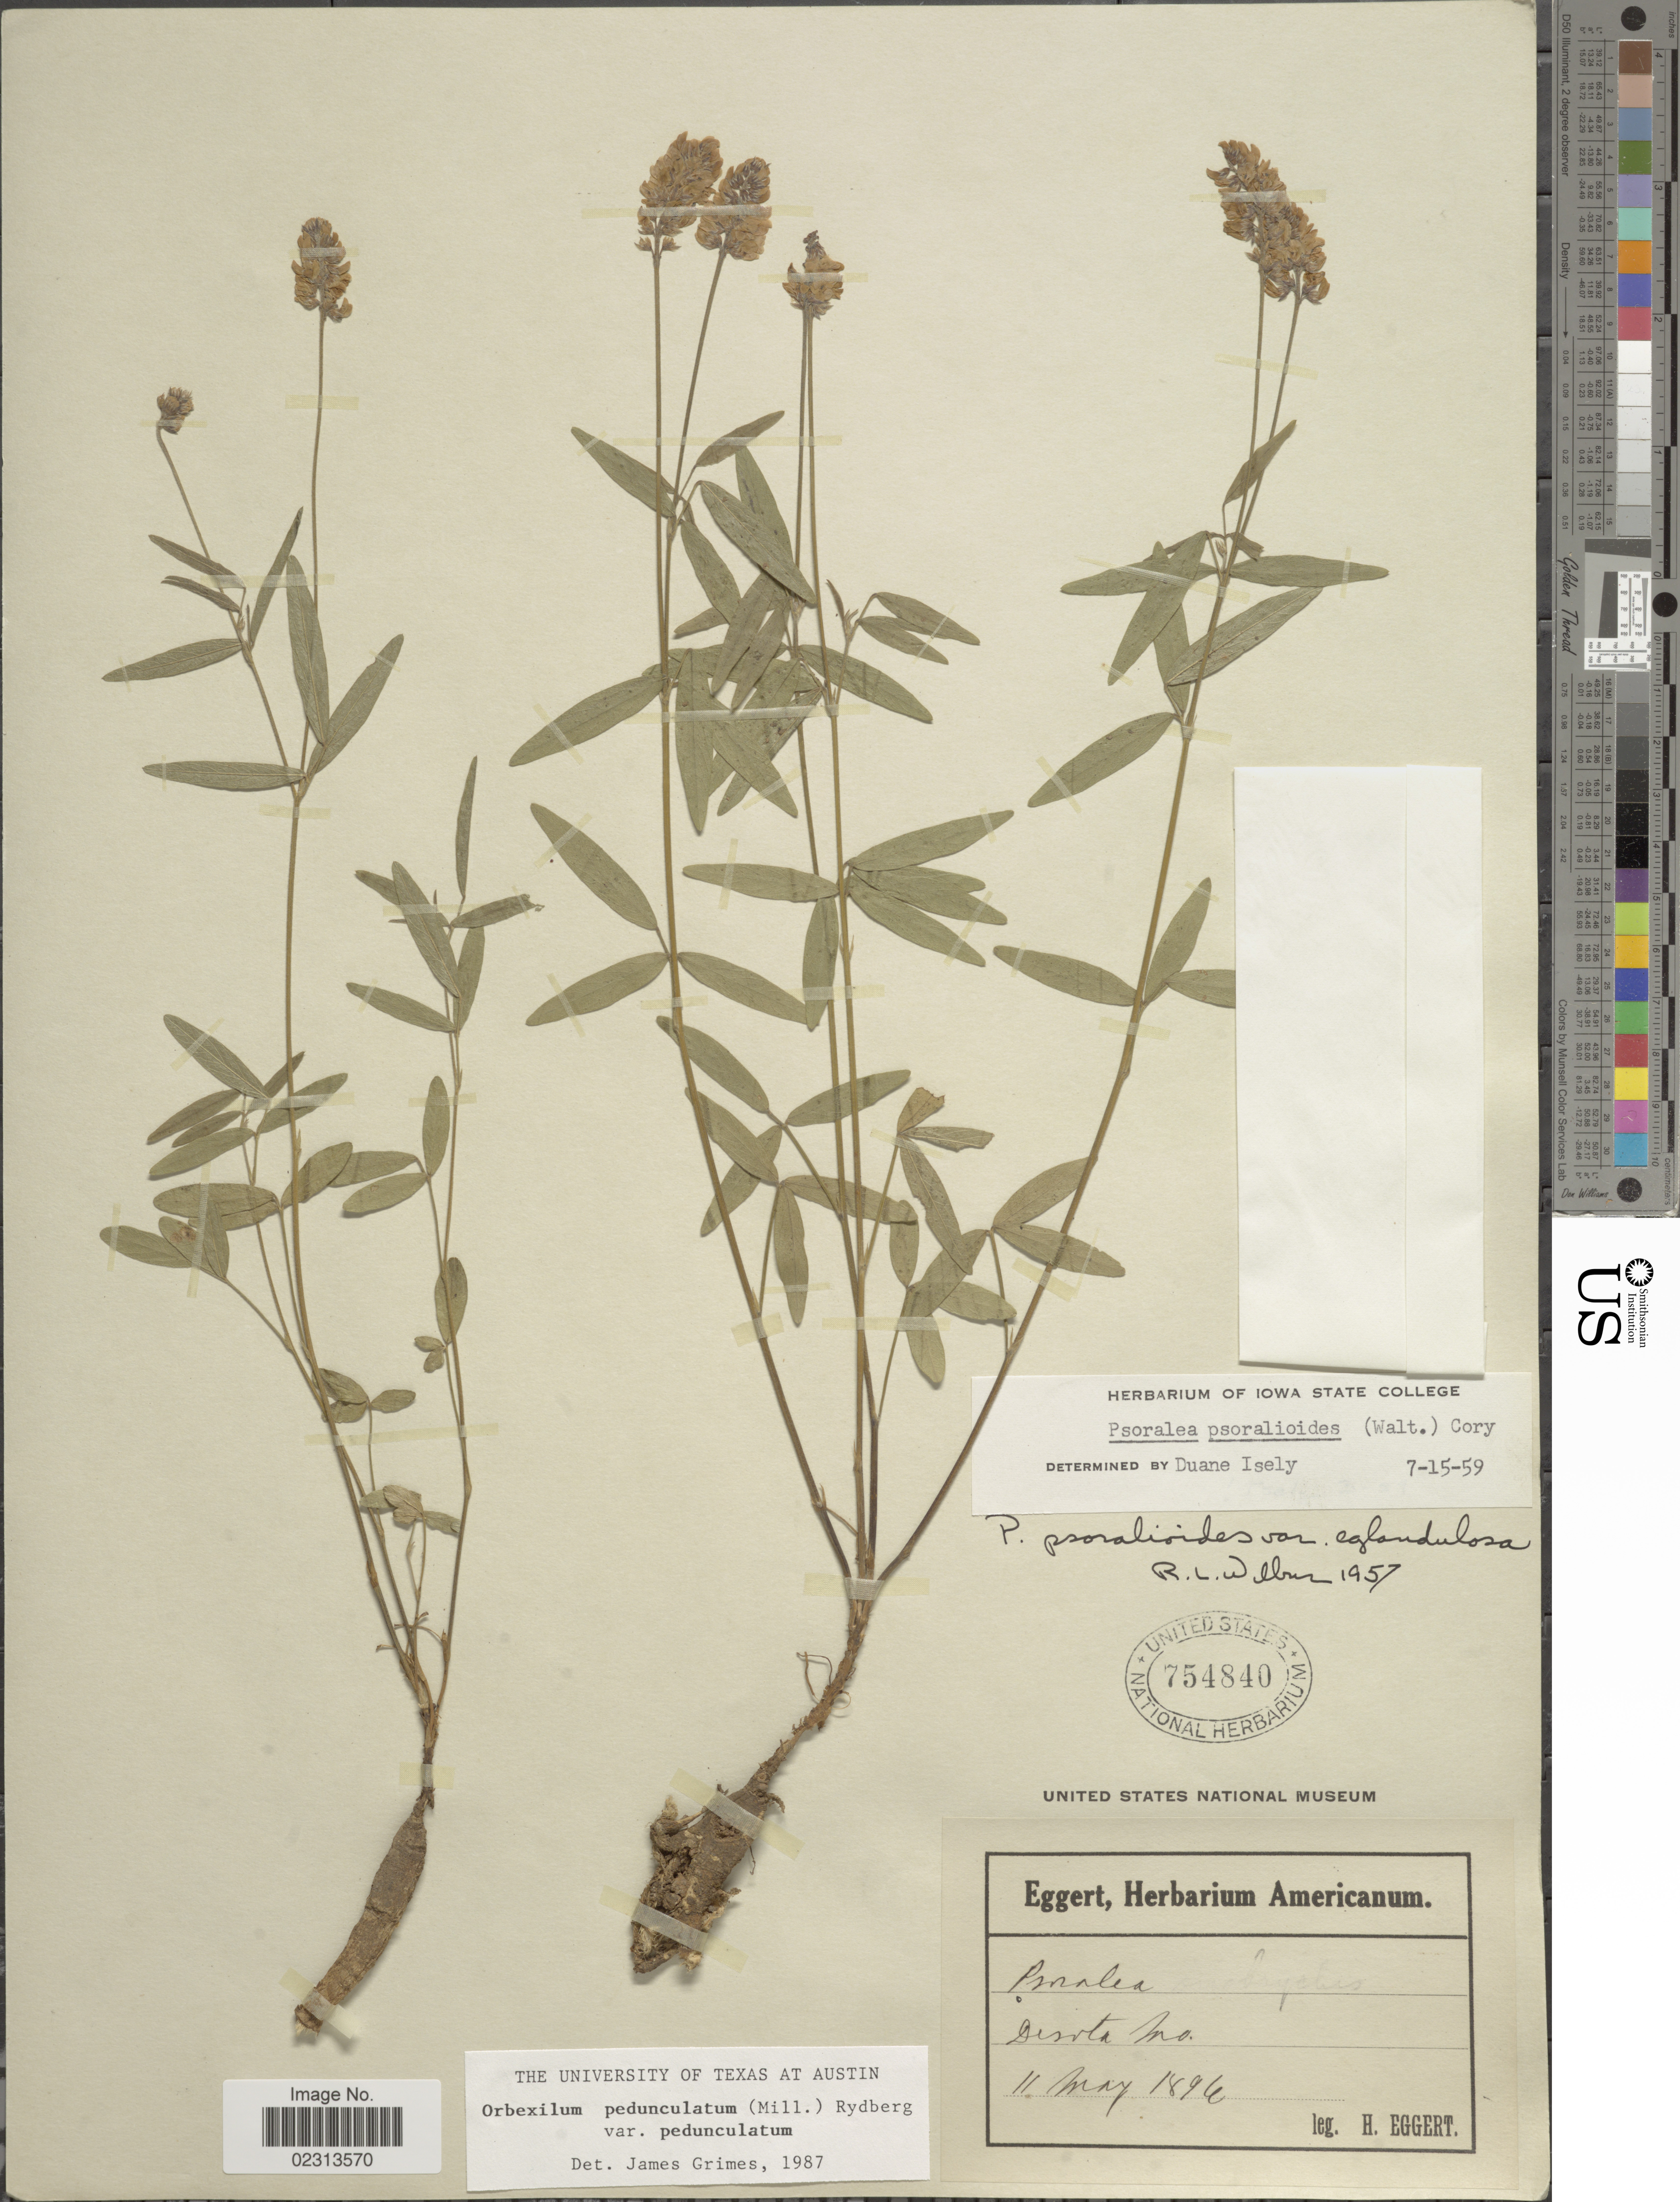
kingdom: Plantae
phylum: Tracheophyta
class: Magnoliopsida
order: Fabales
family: Fabaceae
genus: Orbexilum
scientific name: Orbexilum pedunculatum var. pedunculatum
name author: (Miller) Rydberg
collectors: H. Eggert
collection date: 1894-05-11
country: United States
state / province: Missouri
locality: Desoto [De Soto]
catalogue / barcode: US 754840